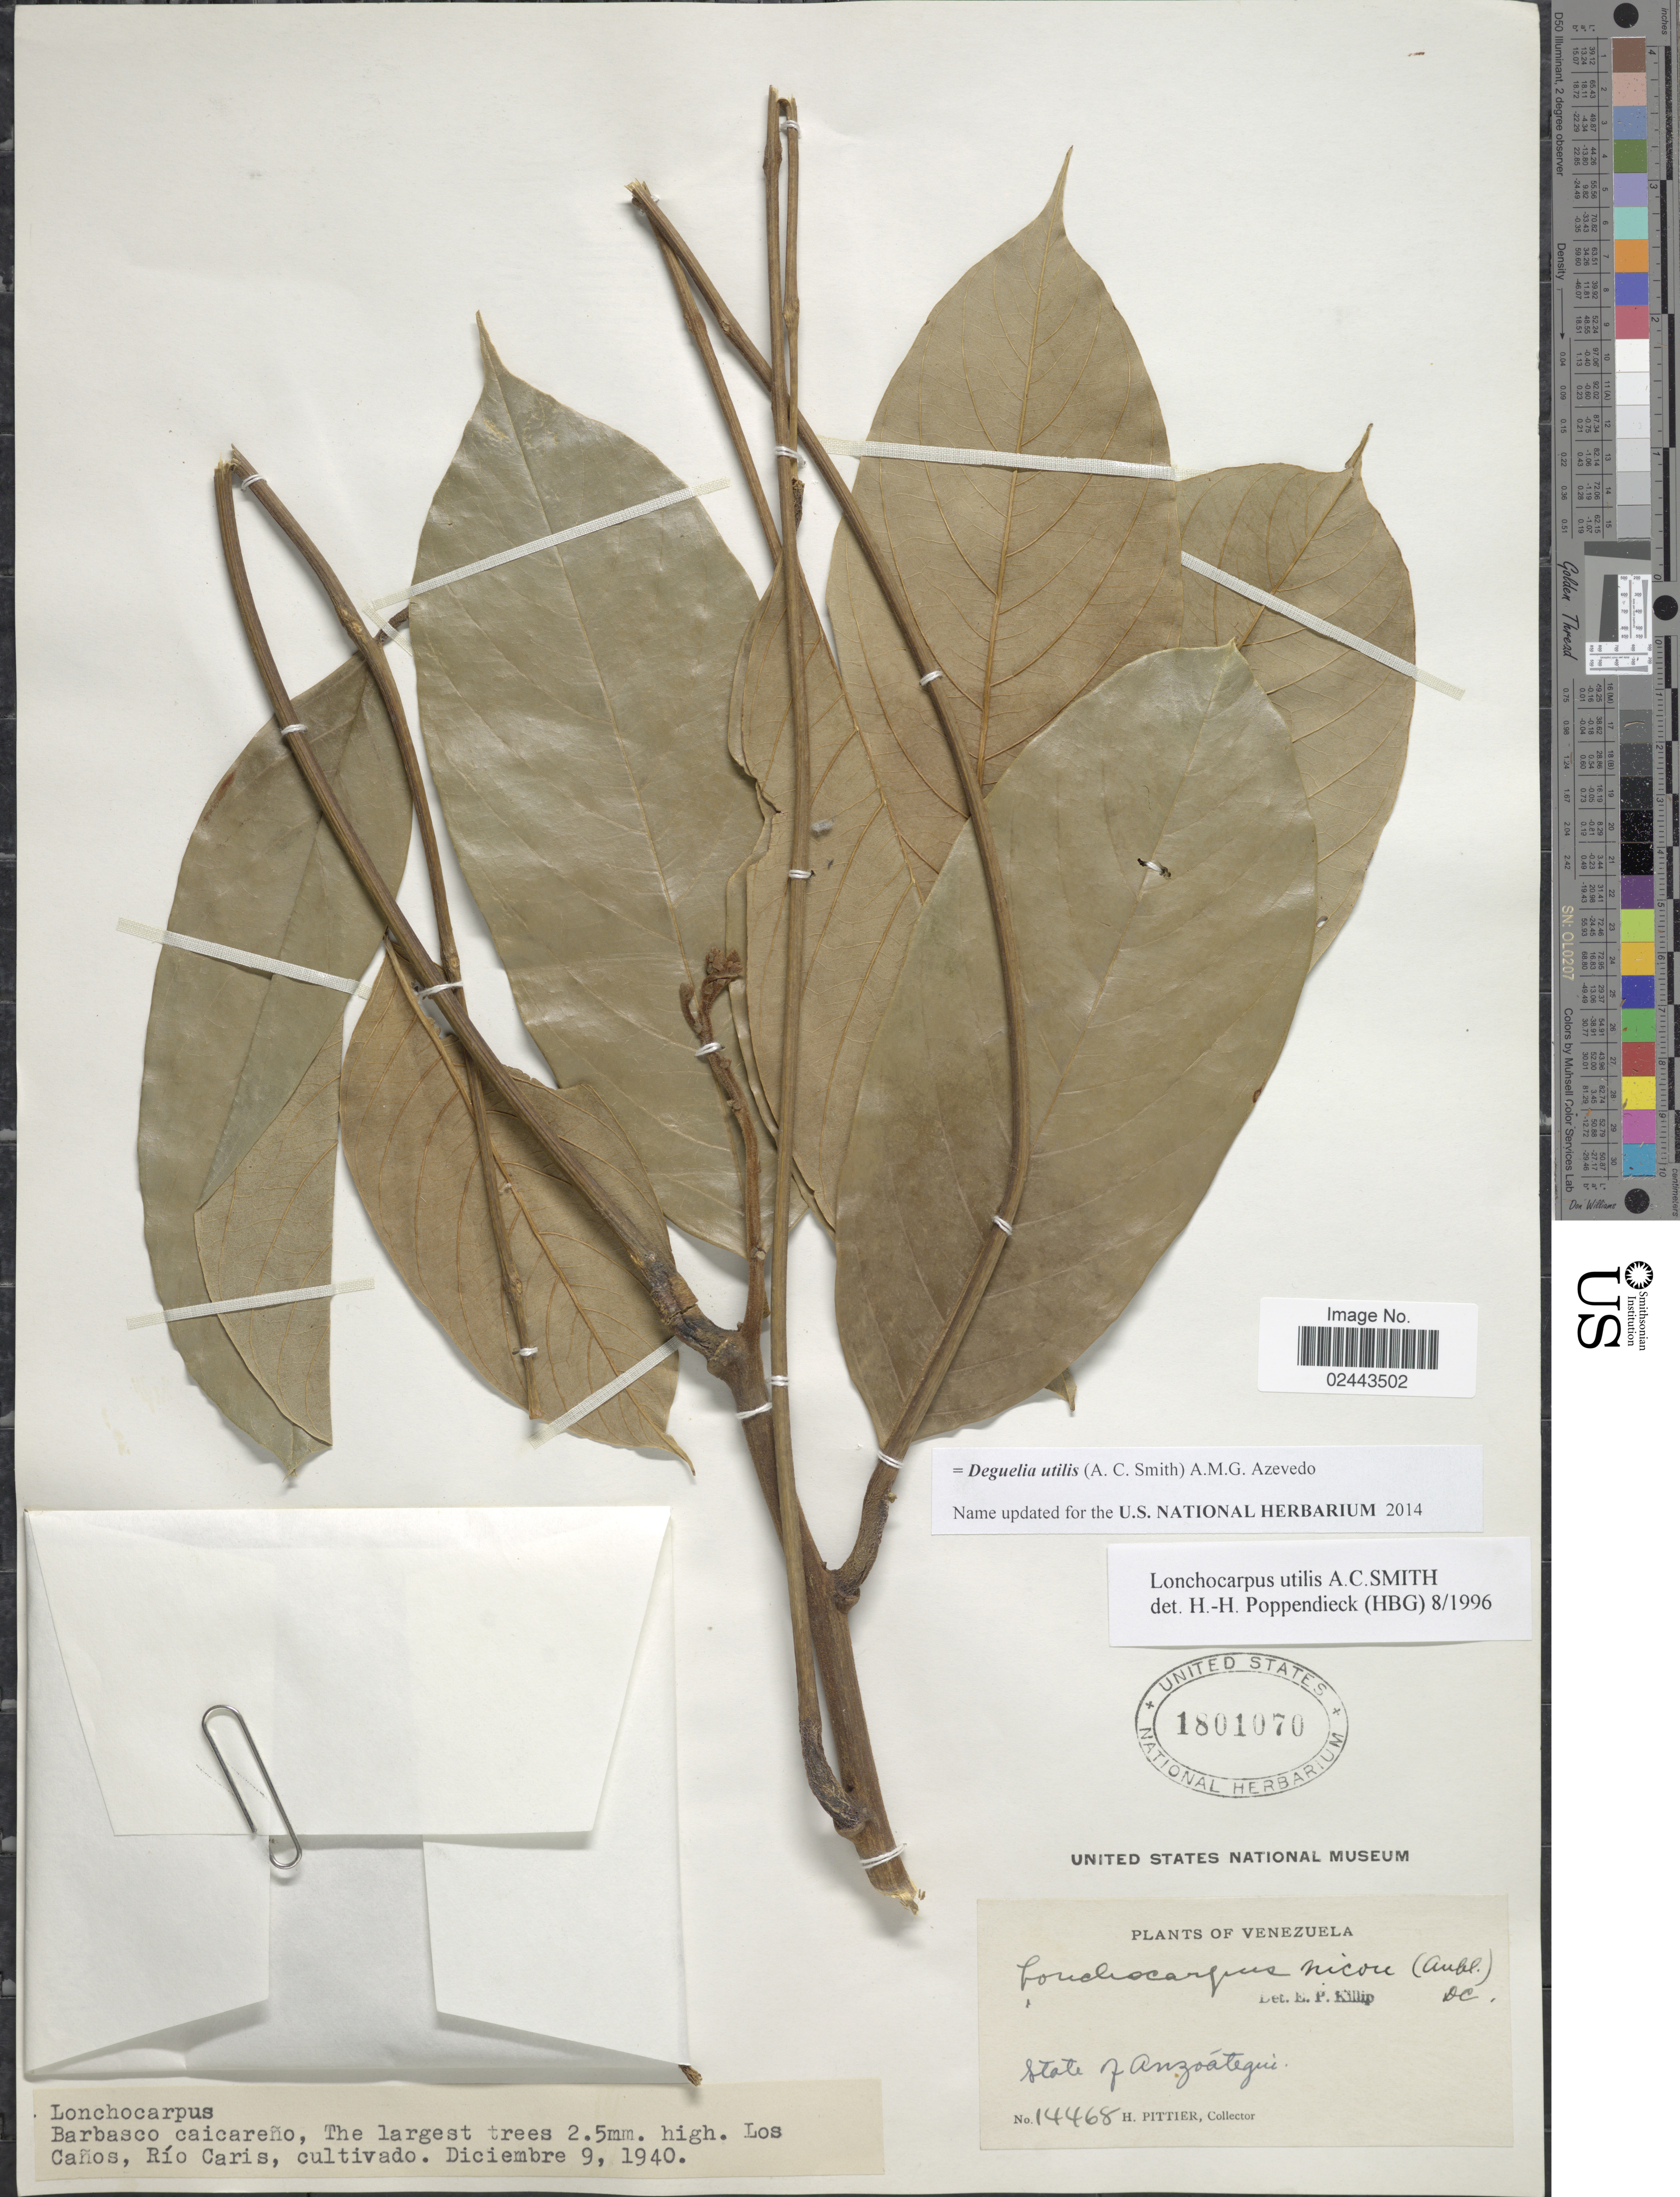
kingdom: Plantae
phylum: Tracheophyta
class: Magnoliopsida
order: Fabales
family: Fabaceae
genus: Deguelia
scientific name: Deguelia utilis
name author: (A.C. Sm.) A.M.G. Azevedo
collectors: H. F. Pittier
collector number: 14468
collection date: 1940-12-09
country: Venezuela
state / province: Anzoategui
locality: Los Canos, Rio Caris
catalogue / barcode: US 1801070